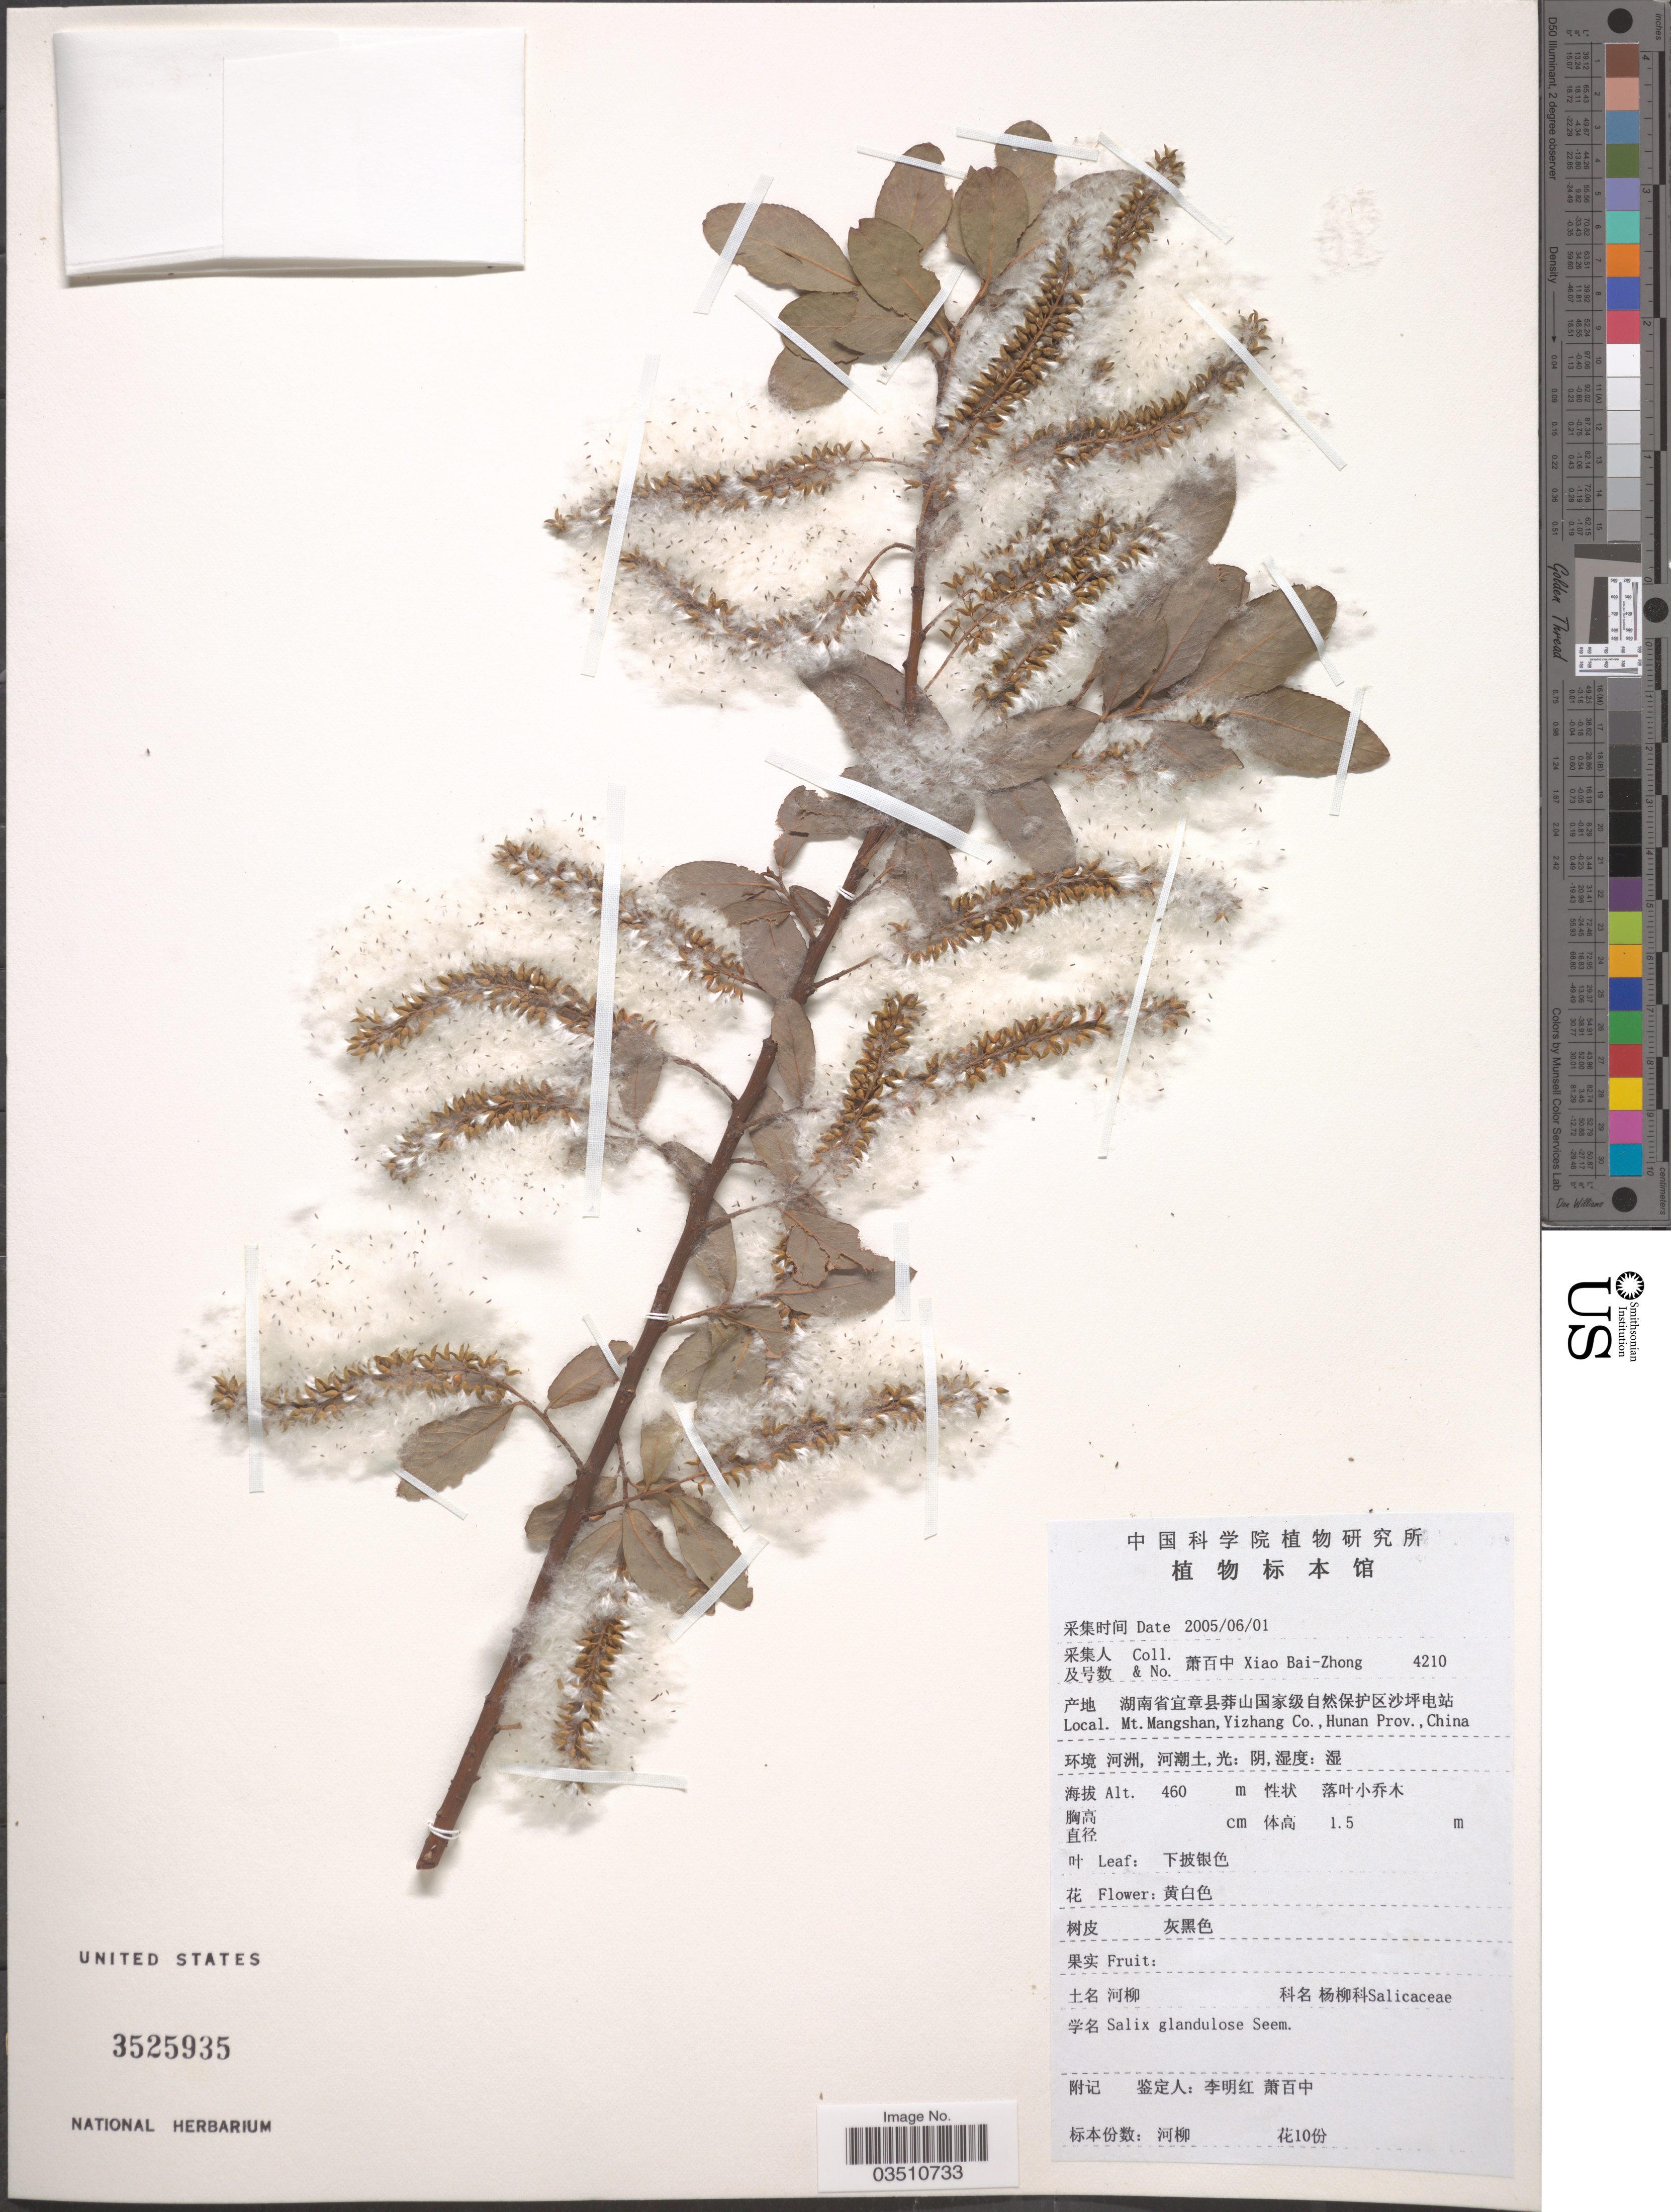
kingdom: Plantae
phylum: Tracheophyta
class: Magnoliopsida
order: Malpighiales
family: Salicaceae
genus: Salix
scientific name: Salix glandulosa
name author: Seemen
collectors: B. Z. Xiao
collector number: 4210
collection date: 2005-06-01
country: China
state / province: Hunan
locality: Mt. Mangshan, Yizhang Co.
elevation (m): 460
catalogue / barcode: US 3525935